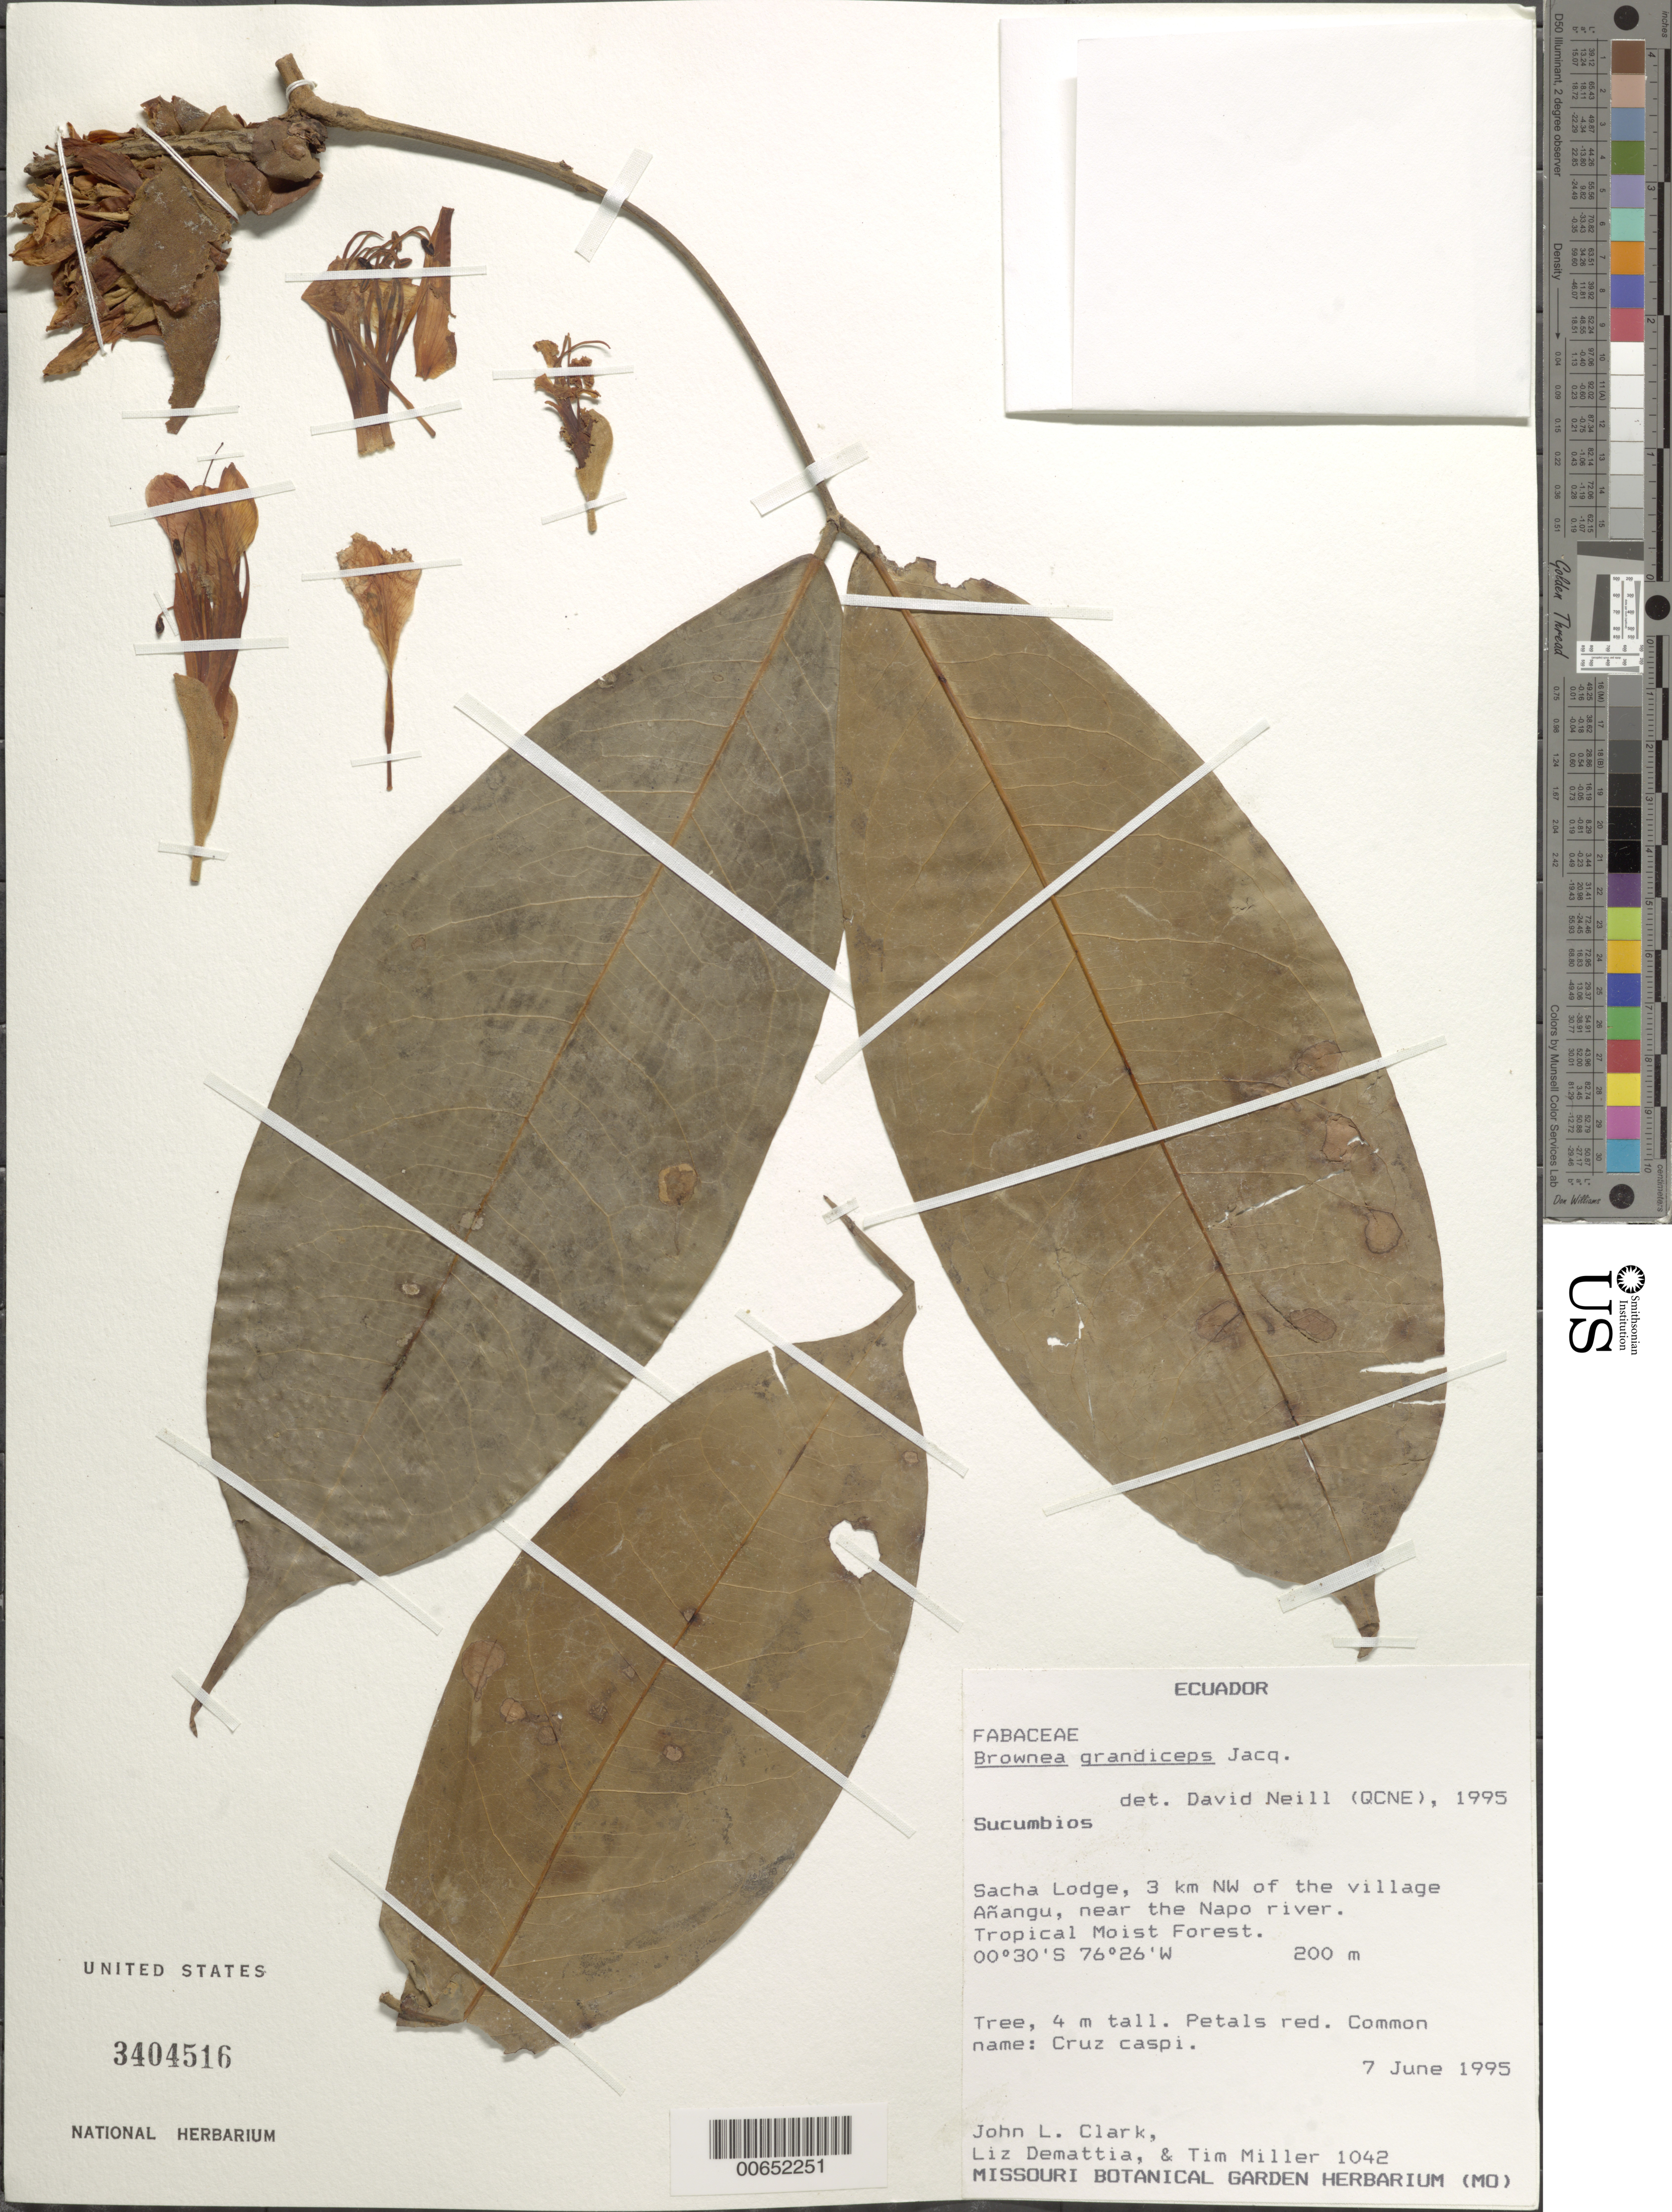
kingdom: Plantae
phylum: Tracheophyta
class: Magnoliopsida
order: Fabales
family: Fabaceae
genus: Brownea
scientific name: Brownea grandiceps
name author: Jacq.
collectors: J. L. Clark, L. Demattia & T. Miller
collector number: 1042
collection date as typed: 07 Jun 1995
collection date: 1995-06-07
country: Ecuador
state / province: Sucumbíos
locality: Sacha Lodge, NW of the Village Anangu, near the Napo River.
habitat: Tropical Moist Forest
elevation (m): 200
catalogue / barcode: US 3404516